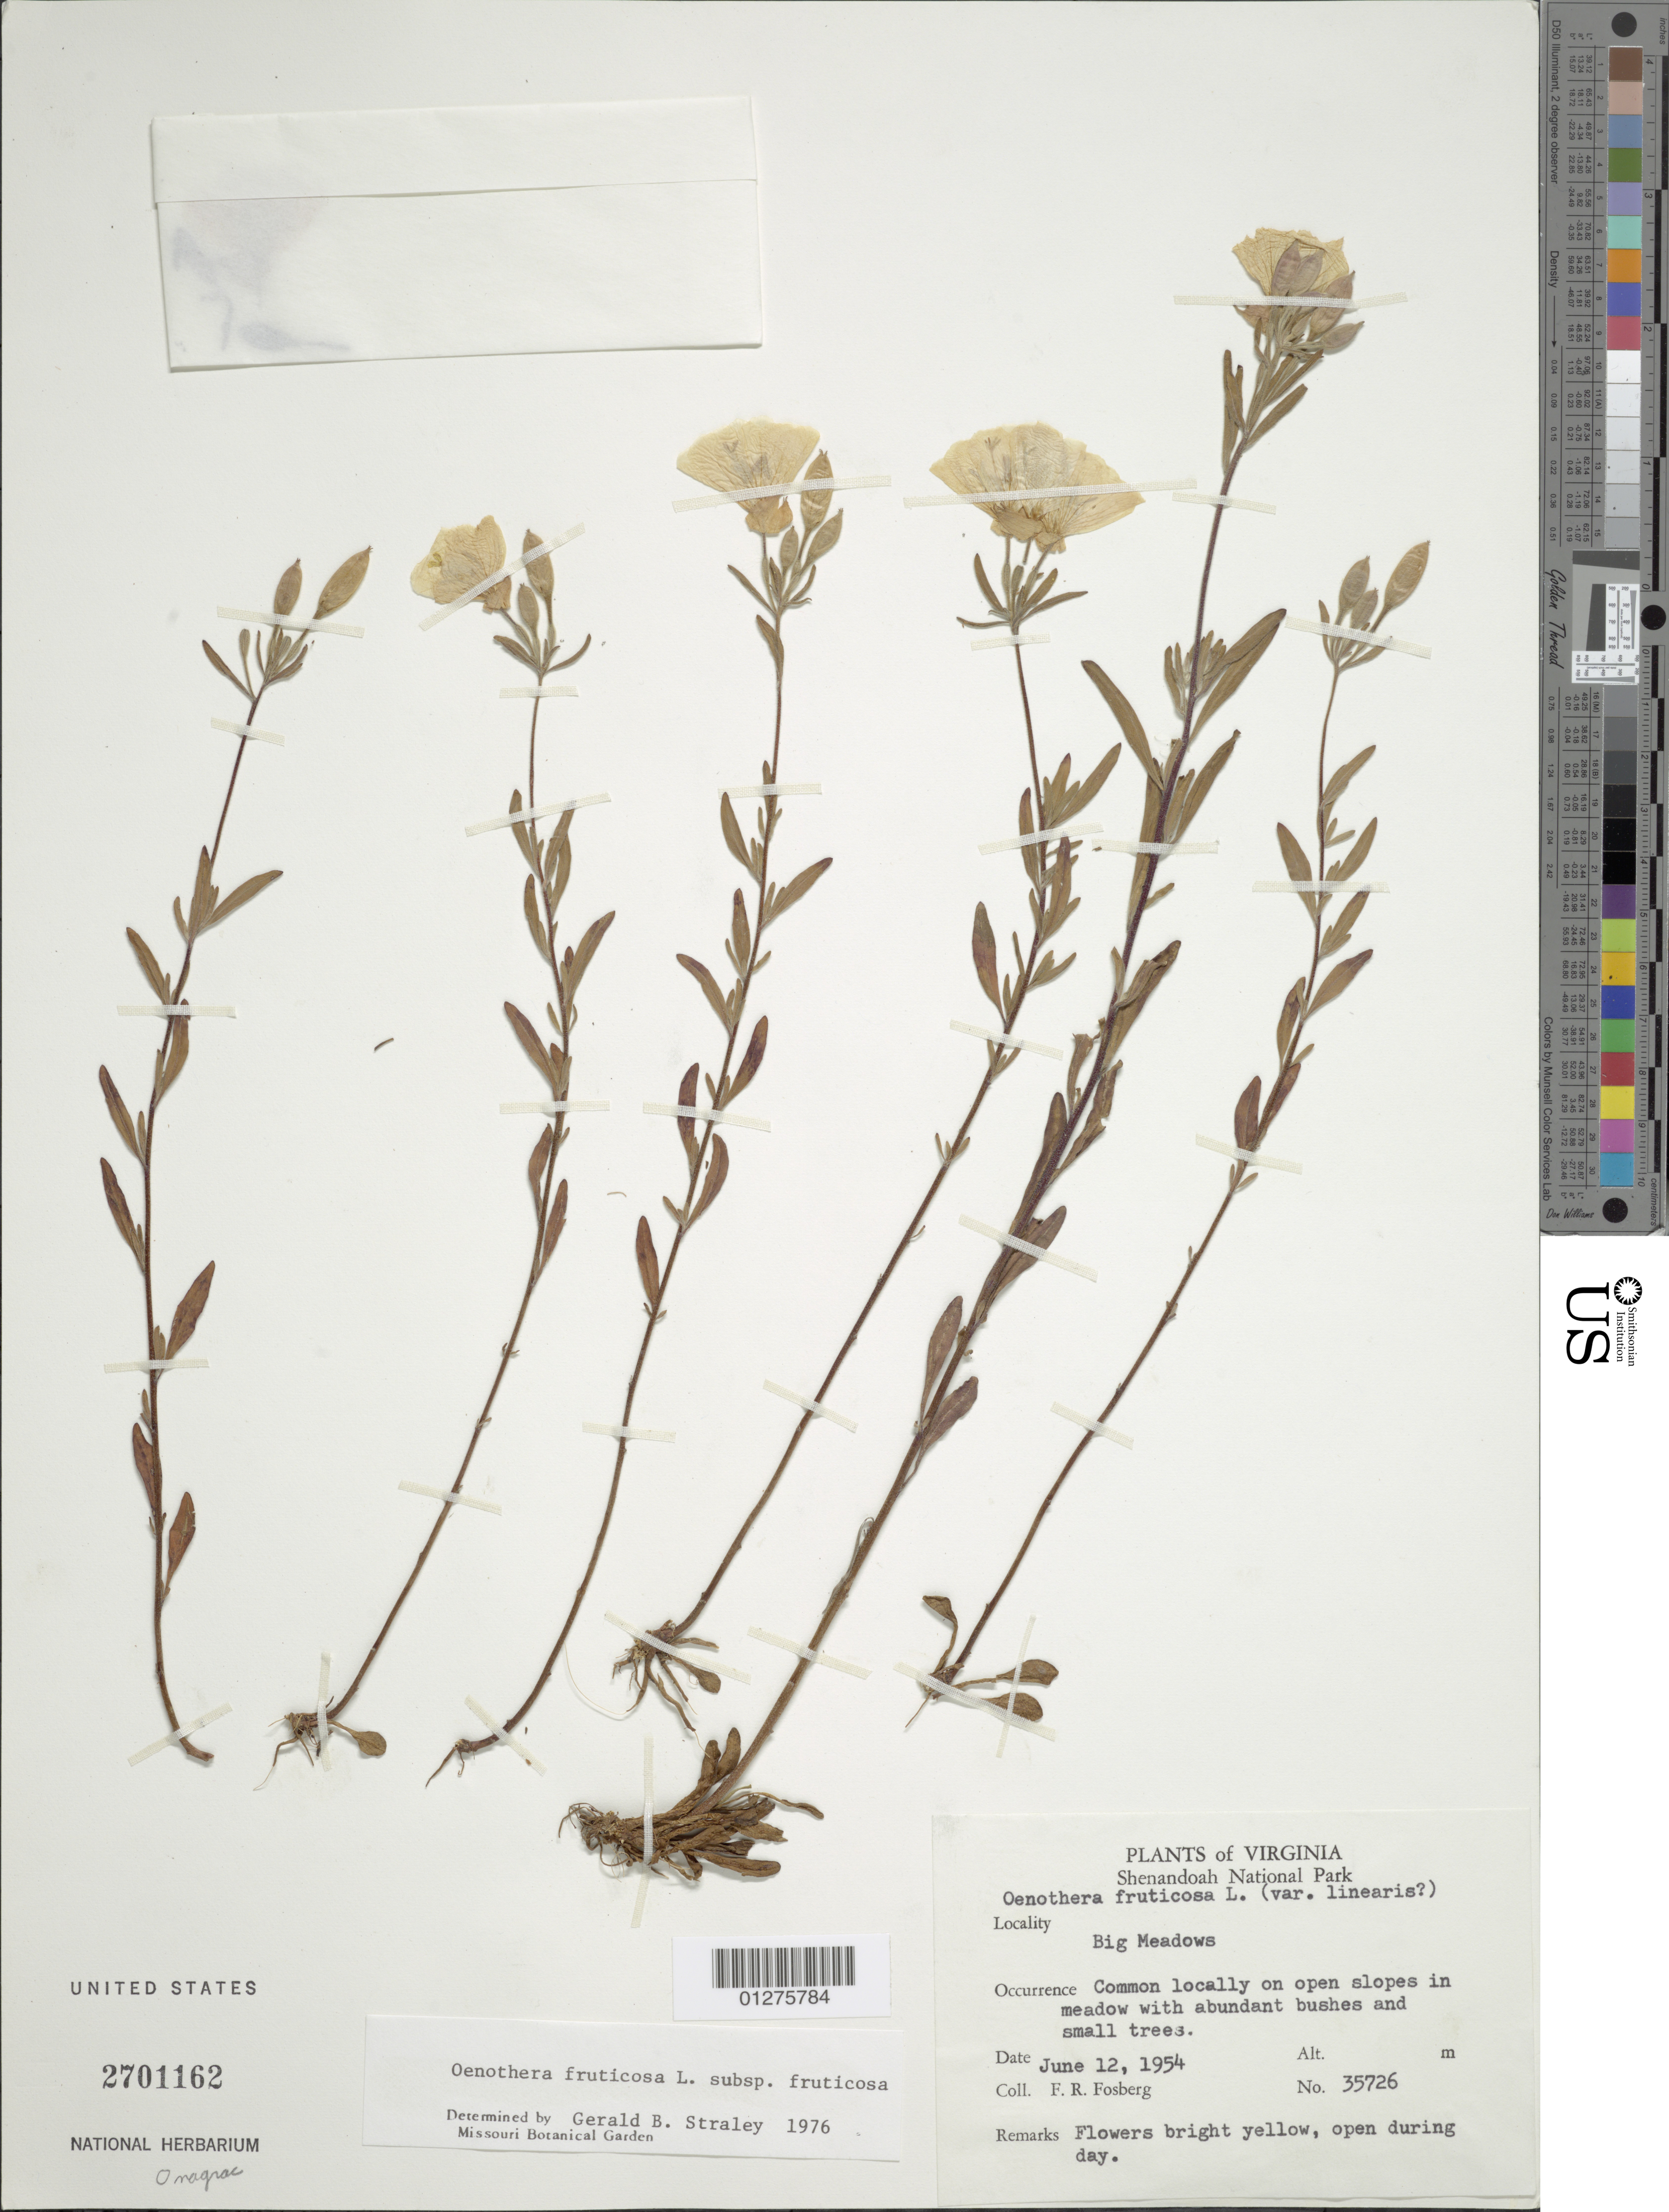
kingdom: Plantae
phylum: Tracheophyta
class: Magnoliopsida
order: Myrtales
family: Onagraceae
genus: Oenothera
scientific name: Oenothera fruticosa subsp. fruticosa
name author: L.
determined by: Straley, G. B.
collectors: F. R. Fosberg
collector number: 35726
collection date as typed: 12 Jun 1954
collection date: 1954-06-12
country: United States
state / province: Virginia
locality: Shenandoah National Park, Big Meadows.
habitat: On open slopes in meadow.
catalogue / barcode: US 2701162